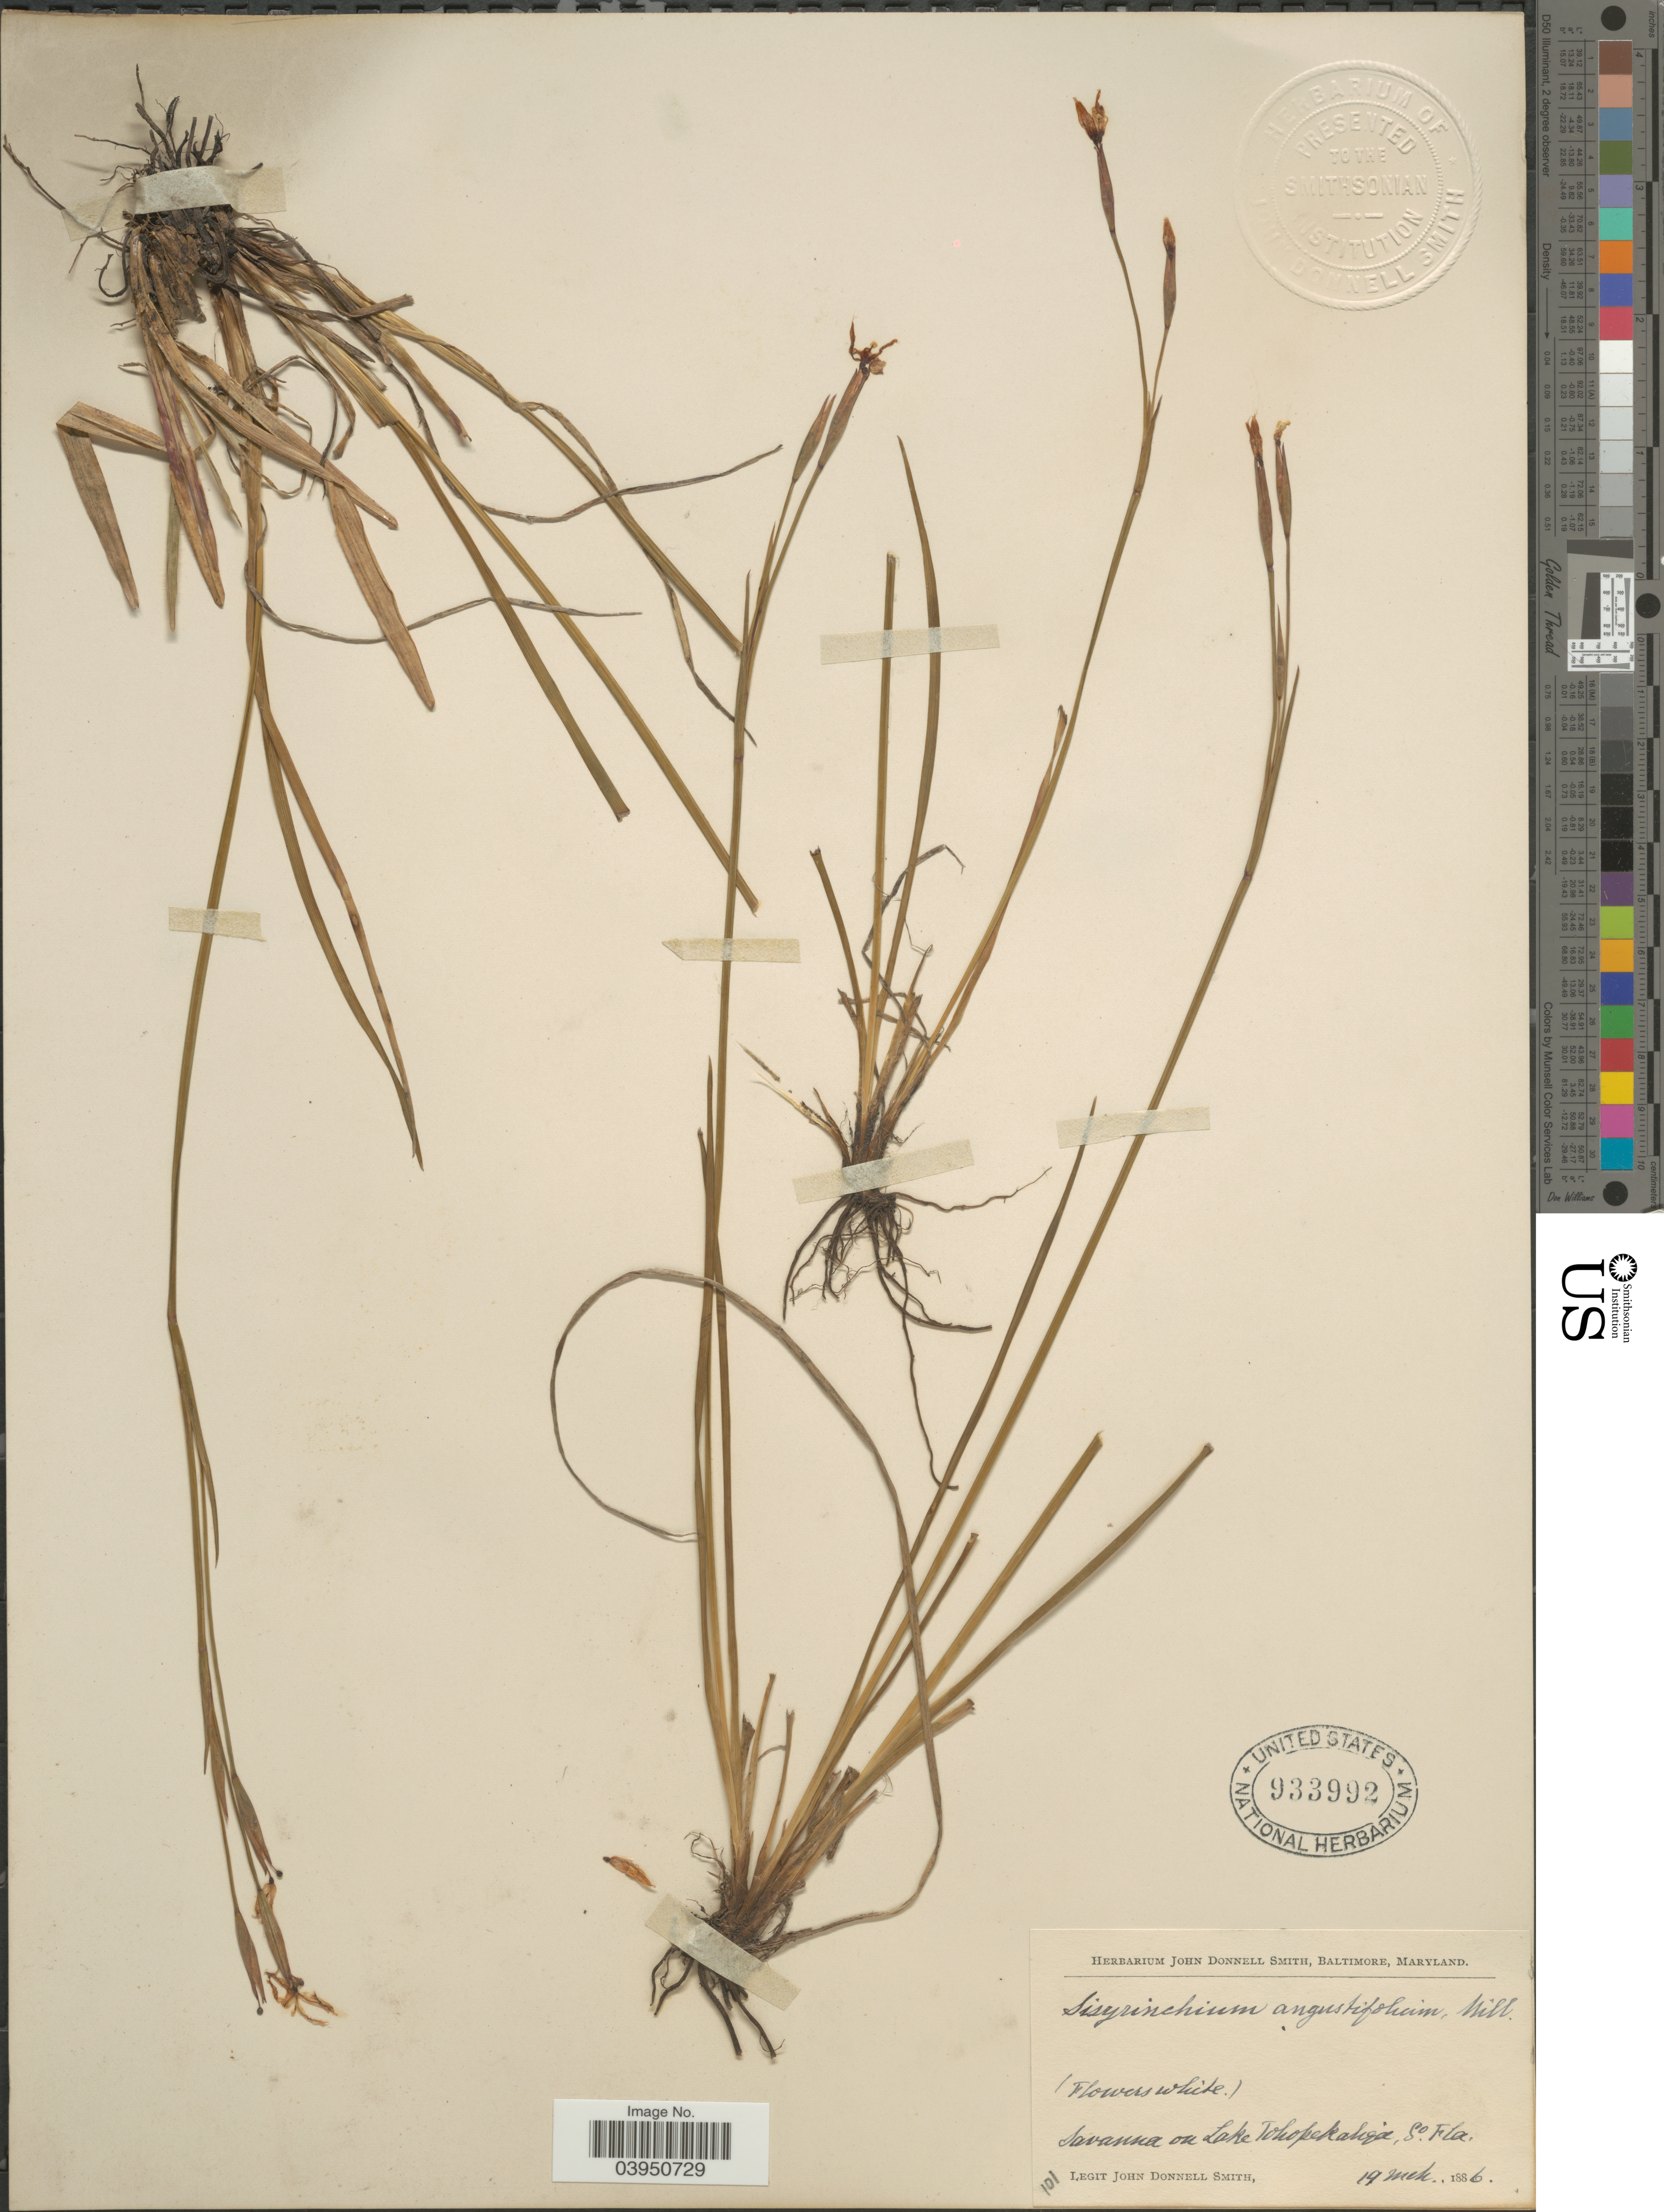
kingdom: Plantae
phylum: Tracheophyta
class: Liliopsida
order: Asparagales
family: Iridaceae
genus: Sisyrinchium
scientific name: Sisyrinchium corymbosum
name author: E.P. Bicknell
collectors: J. Donnell Smith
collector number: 101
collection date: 1886-03-19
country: United States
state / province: Florida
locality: Savanna on Lake Tohopekaliga, So. Fla.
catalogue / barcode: US 933992